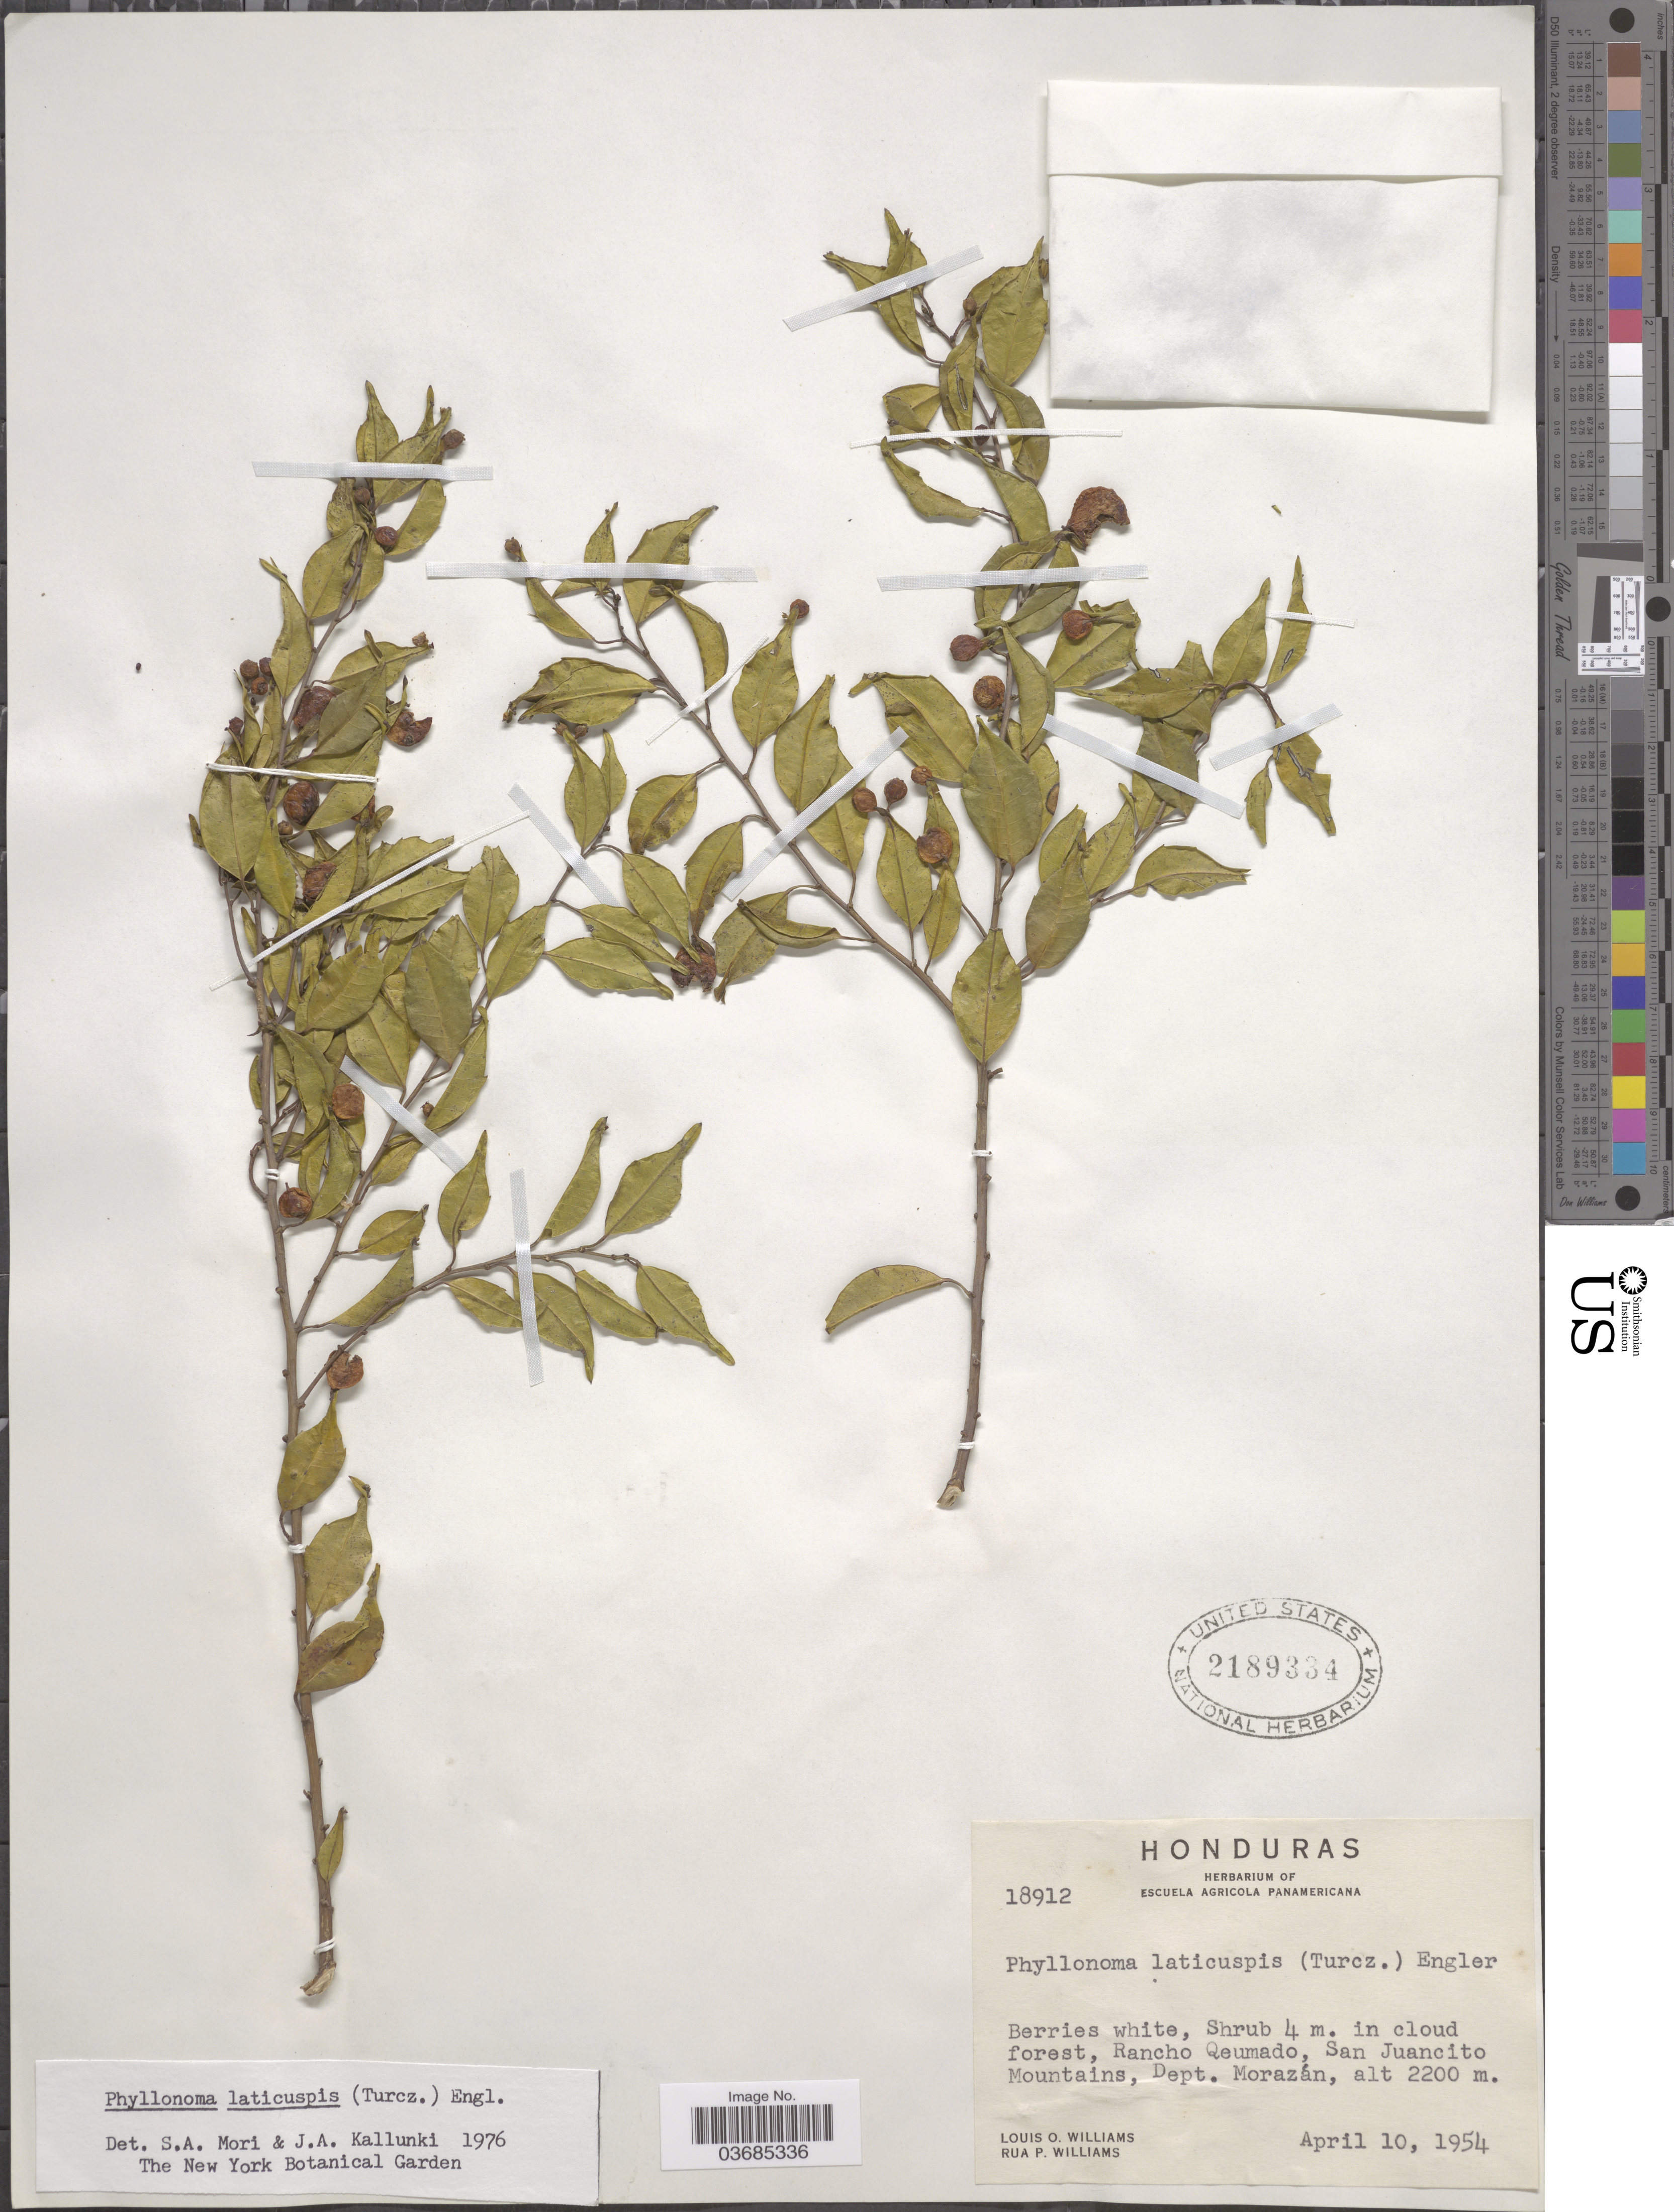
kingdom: Plantae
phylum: Tracheophyta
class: Magnoliopsida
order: Aquifoliales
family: Phyllonomaceae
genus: Phyllonoma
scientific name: Phyllonoma laticuspis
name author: (Turcz.) Engl.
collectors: L. O. Williams & R. P. Williams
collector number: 18912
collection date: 1954-04-10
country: Honduras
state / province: Fco. Morazán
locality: In cloud forest, Rancho Quemado, San Juancito Mountains, Dept. Morazán.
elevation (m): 2200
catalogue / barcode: US 2189334